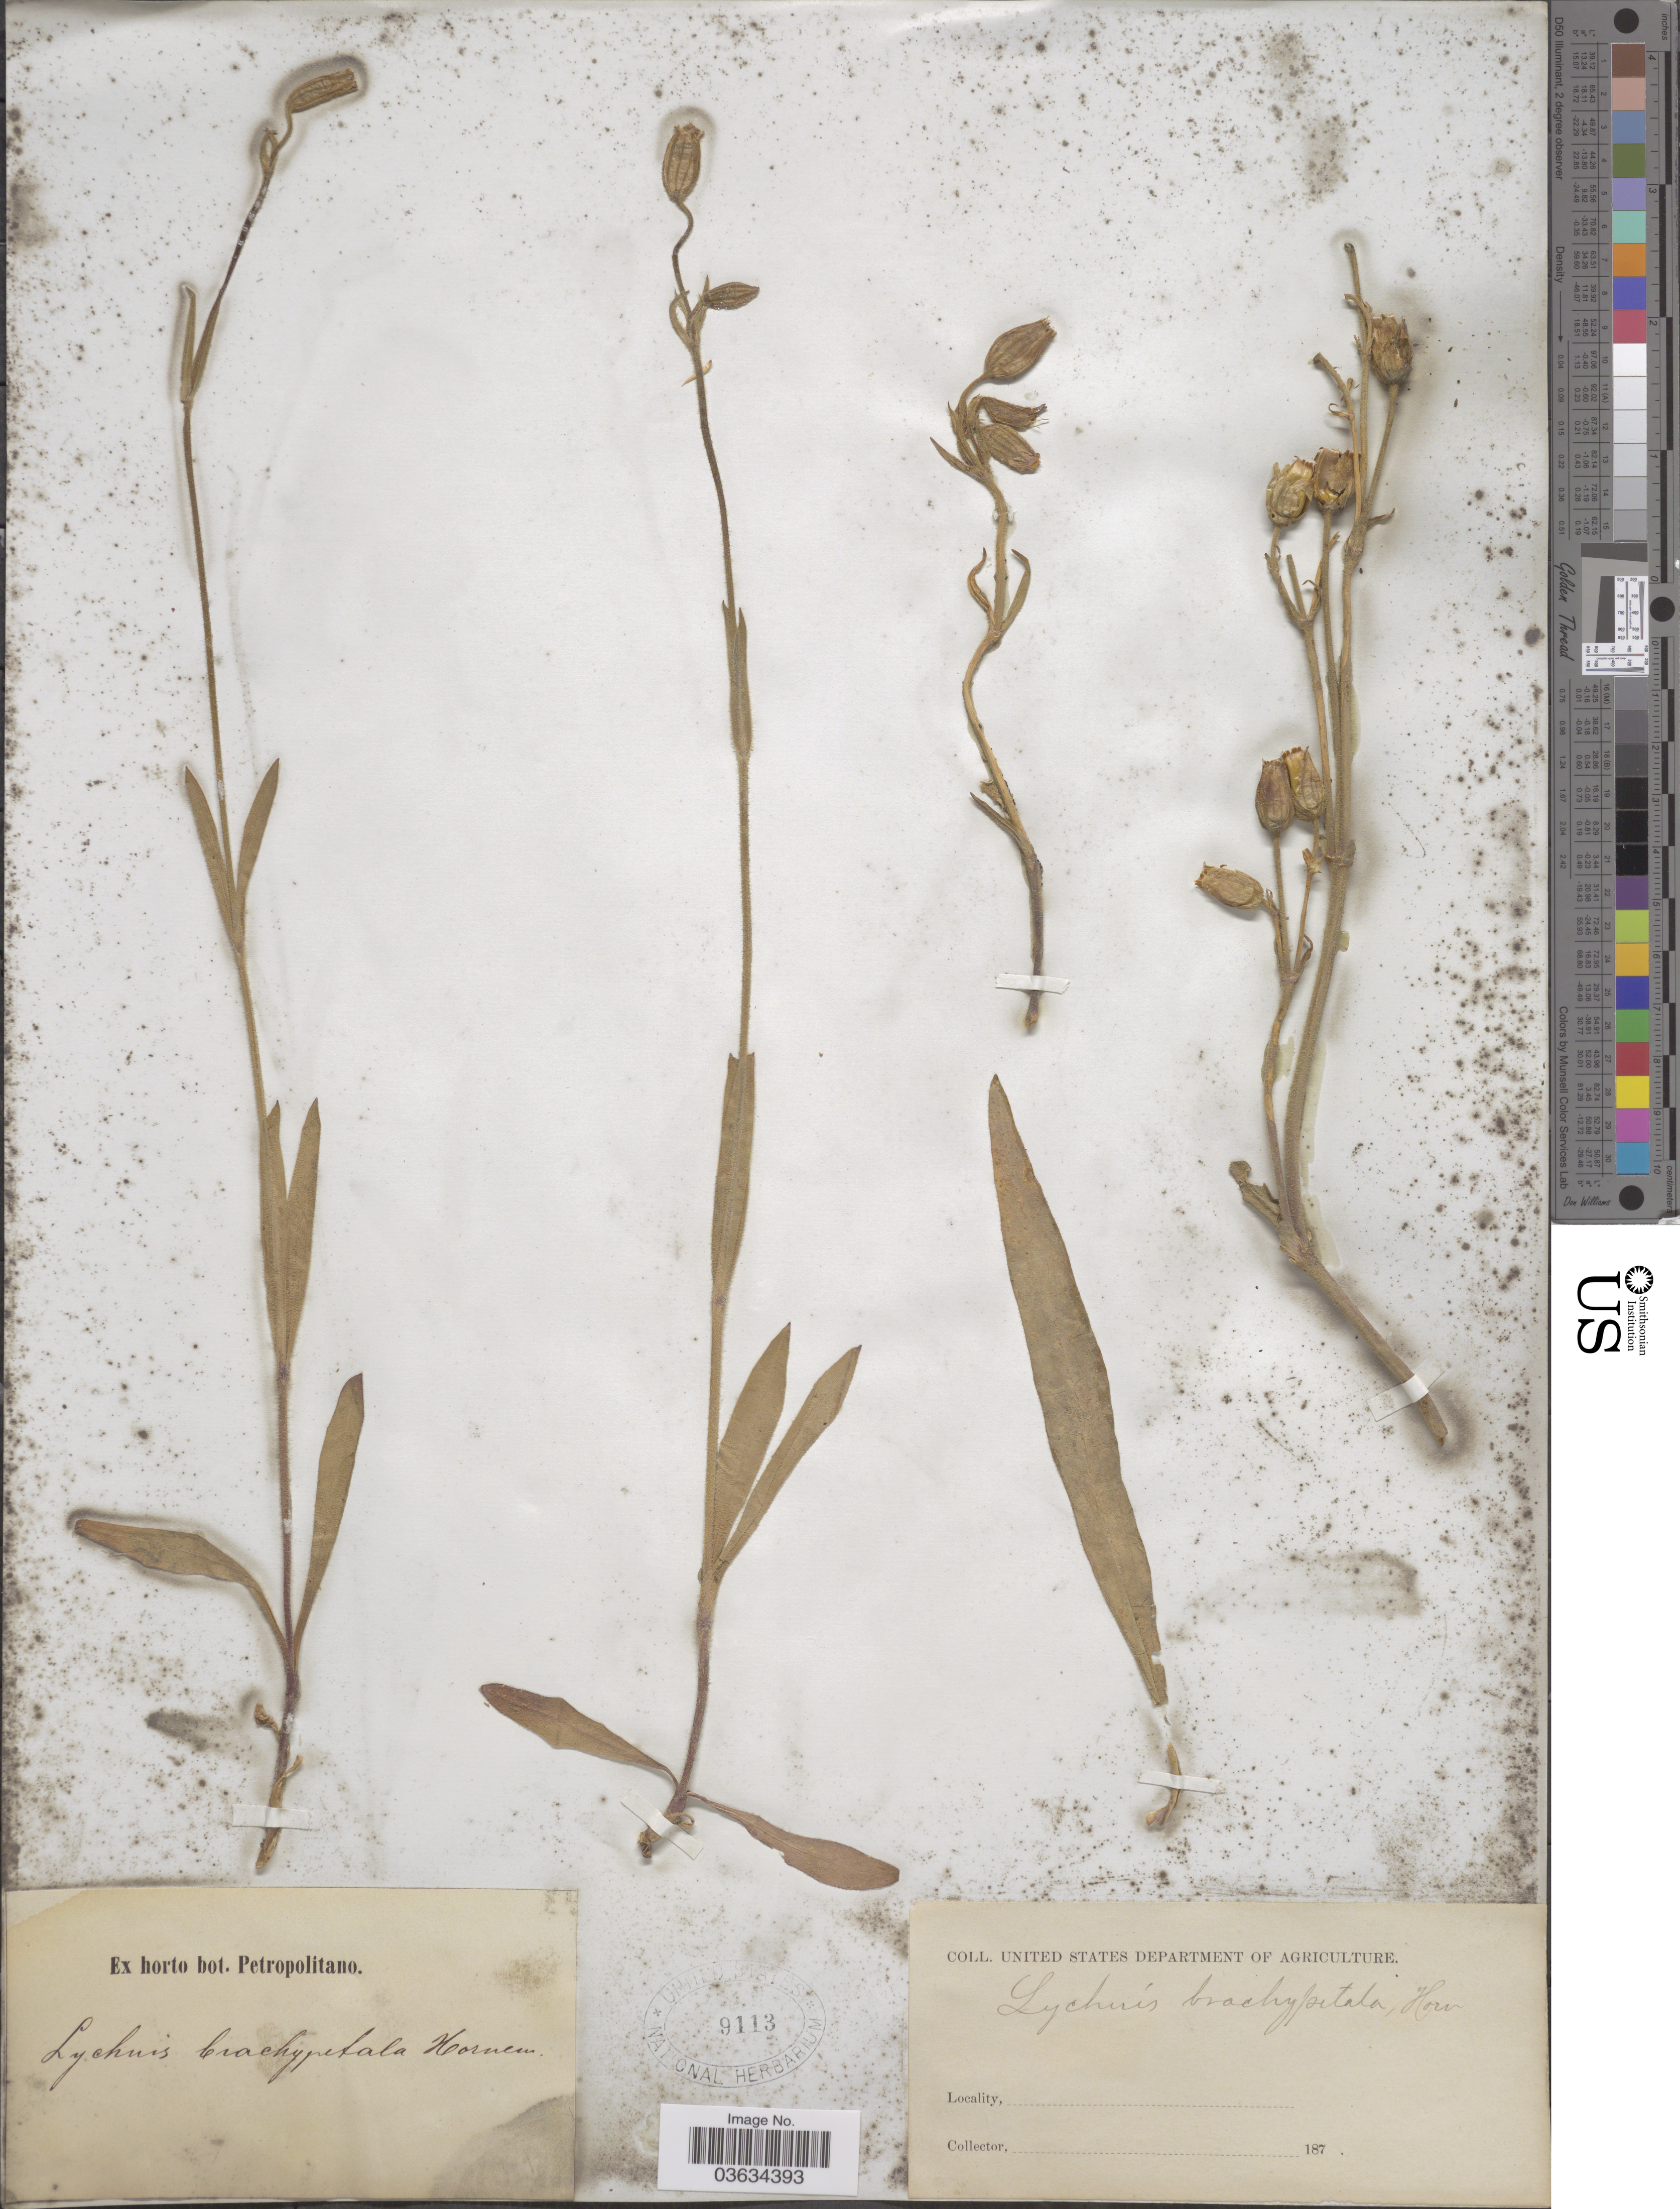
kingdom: Plantae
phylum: Tracheophyta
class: Magnoliopsida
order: Caryophyllales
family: Caryophyllaceae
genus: Silene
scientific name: Silene songarica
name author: (Fisch. et al.) Bocquet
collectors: ex Horto Bot. Petropolitano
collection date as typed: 187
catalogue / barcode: US 9113